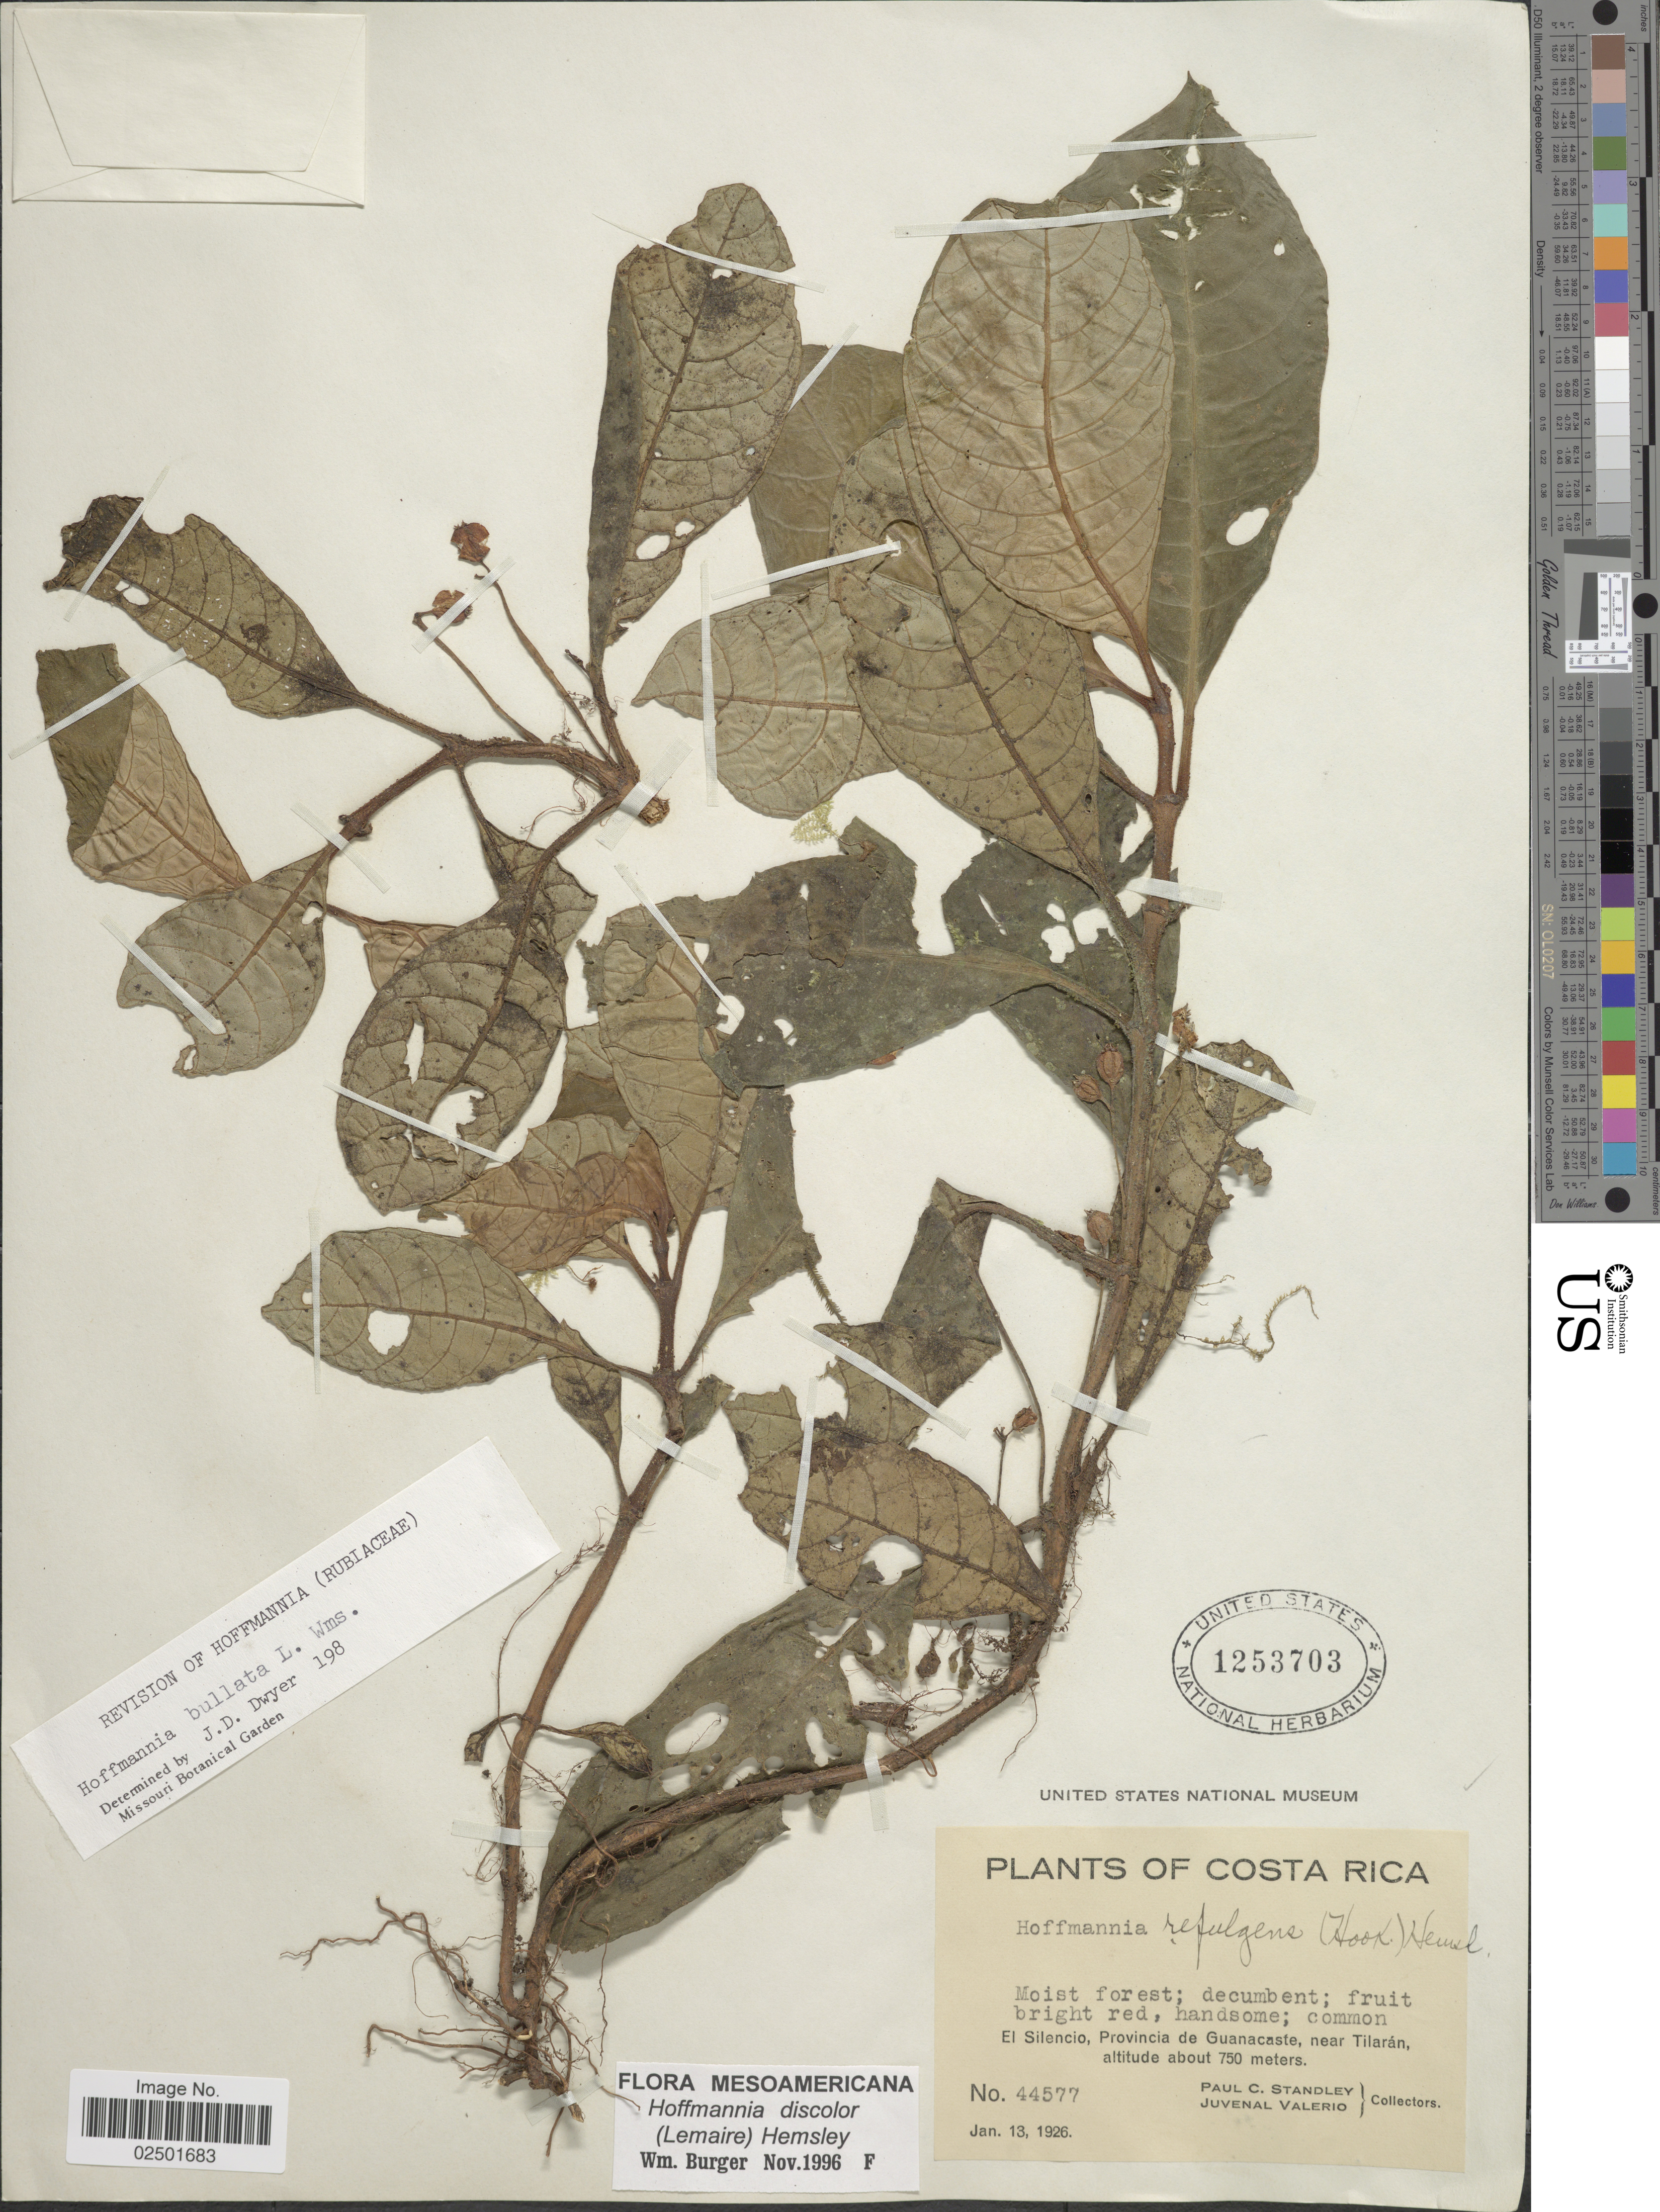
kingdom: Plantae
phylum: Tracheophyta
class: Magnoliopsida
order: Gentianales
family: Rubiaceae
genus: Hoffmannia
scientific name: Hoffmannia discolor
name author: (Lem.) Hemsl.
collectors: P. C. Standley & J. Valerio R.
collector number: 44577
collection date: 1926-01-13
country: Costa Rica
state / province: Guanacaste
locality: El Silencio, near Tilarán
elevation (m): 750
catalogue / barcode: US 1253703